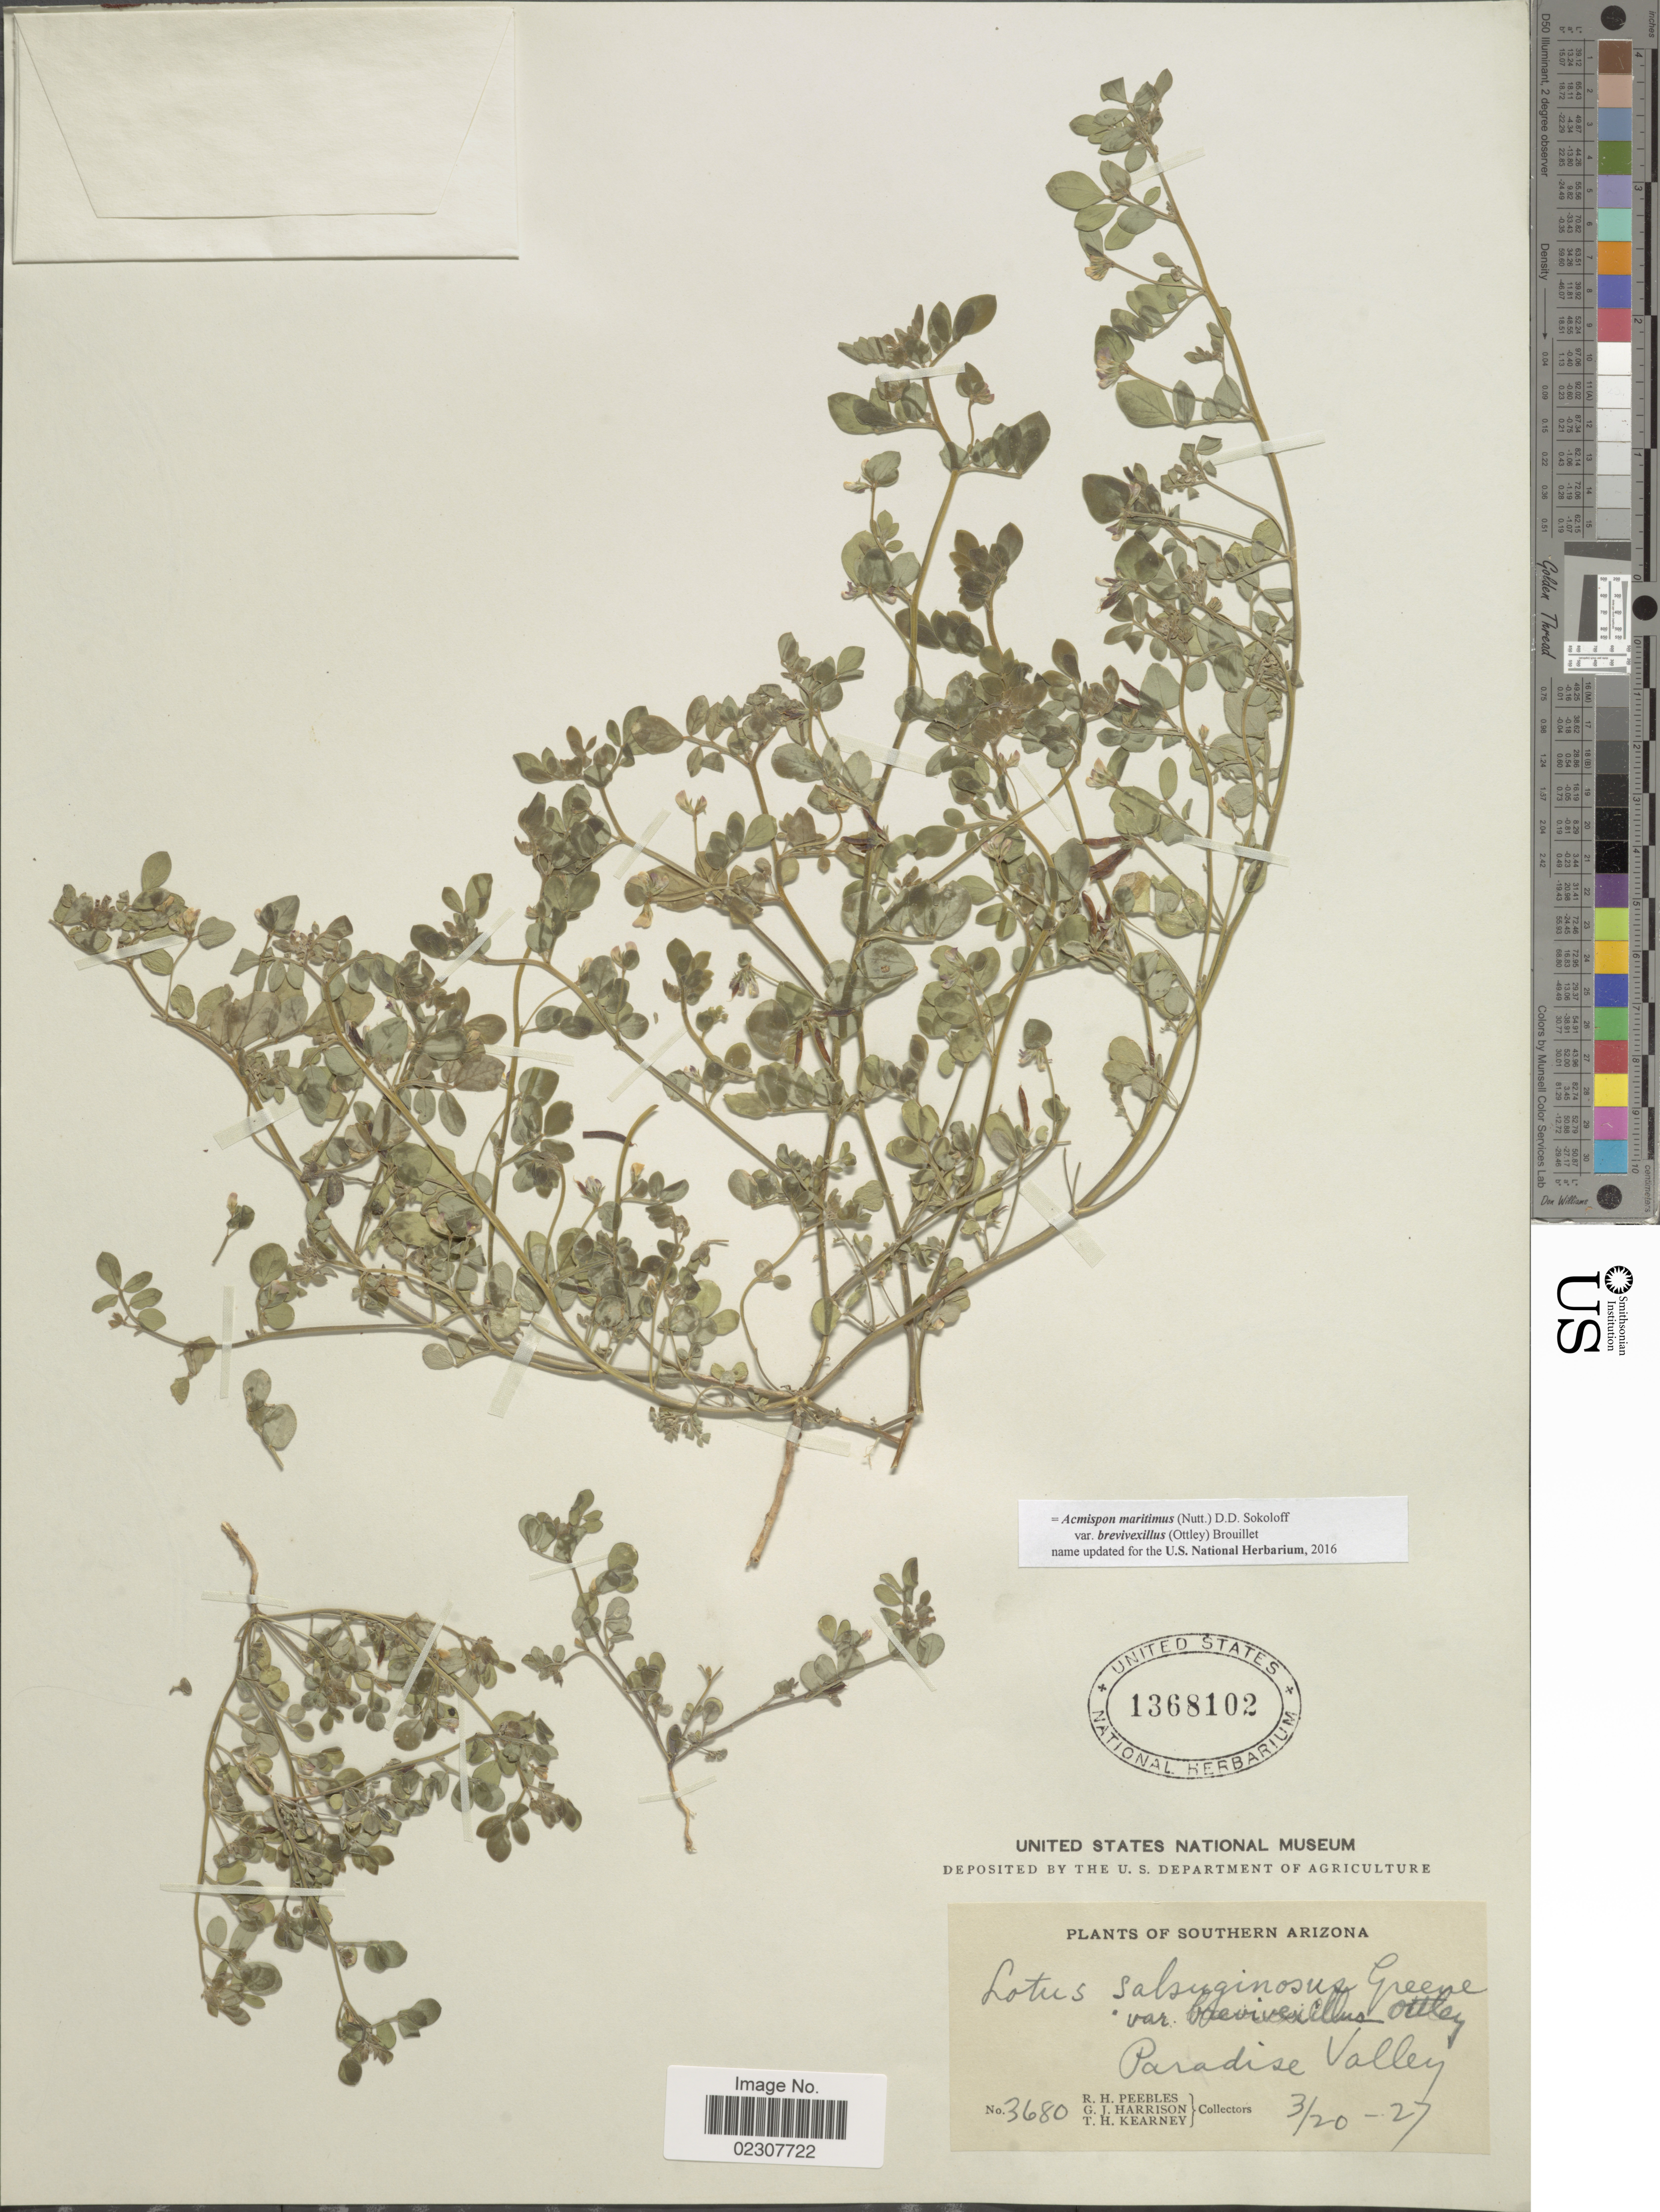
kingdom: Plantae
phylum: Tracheophyta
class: Magnoliopsida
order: Fabales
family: Fabaceae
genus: Acmispon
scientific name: Acmispon maritimus var. brevivexillus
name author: (Ottley) Brouillet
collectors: R. H. Peebles, G. J. Harrison & T. H. Kearney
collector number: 3680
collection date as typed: Transcribed d/m/y: 20/3/27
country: United States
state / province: Arizona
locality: Southern Arizona, Paradise Valley.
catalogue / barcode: US 1368102